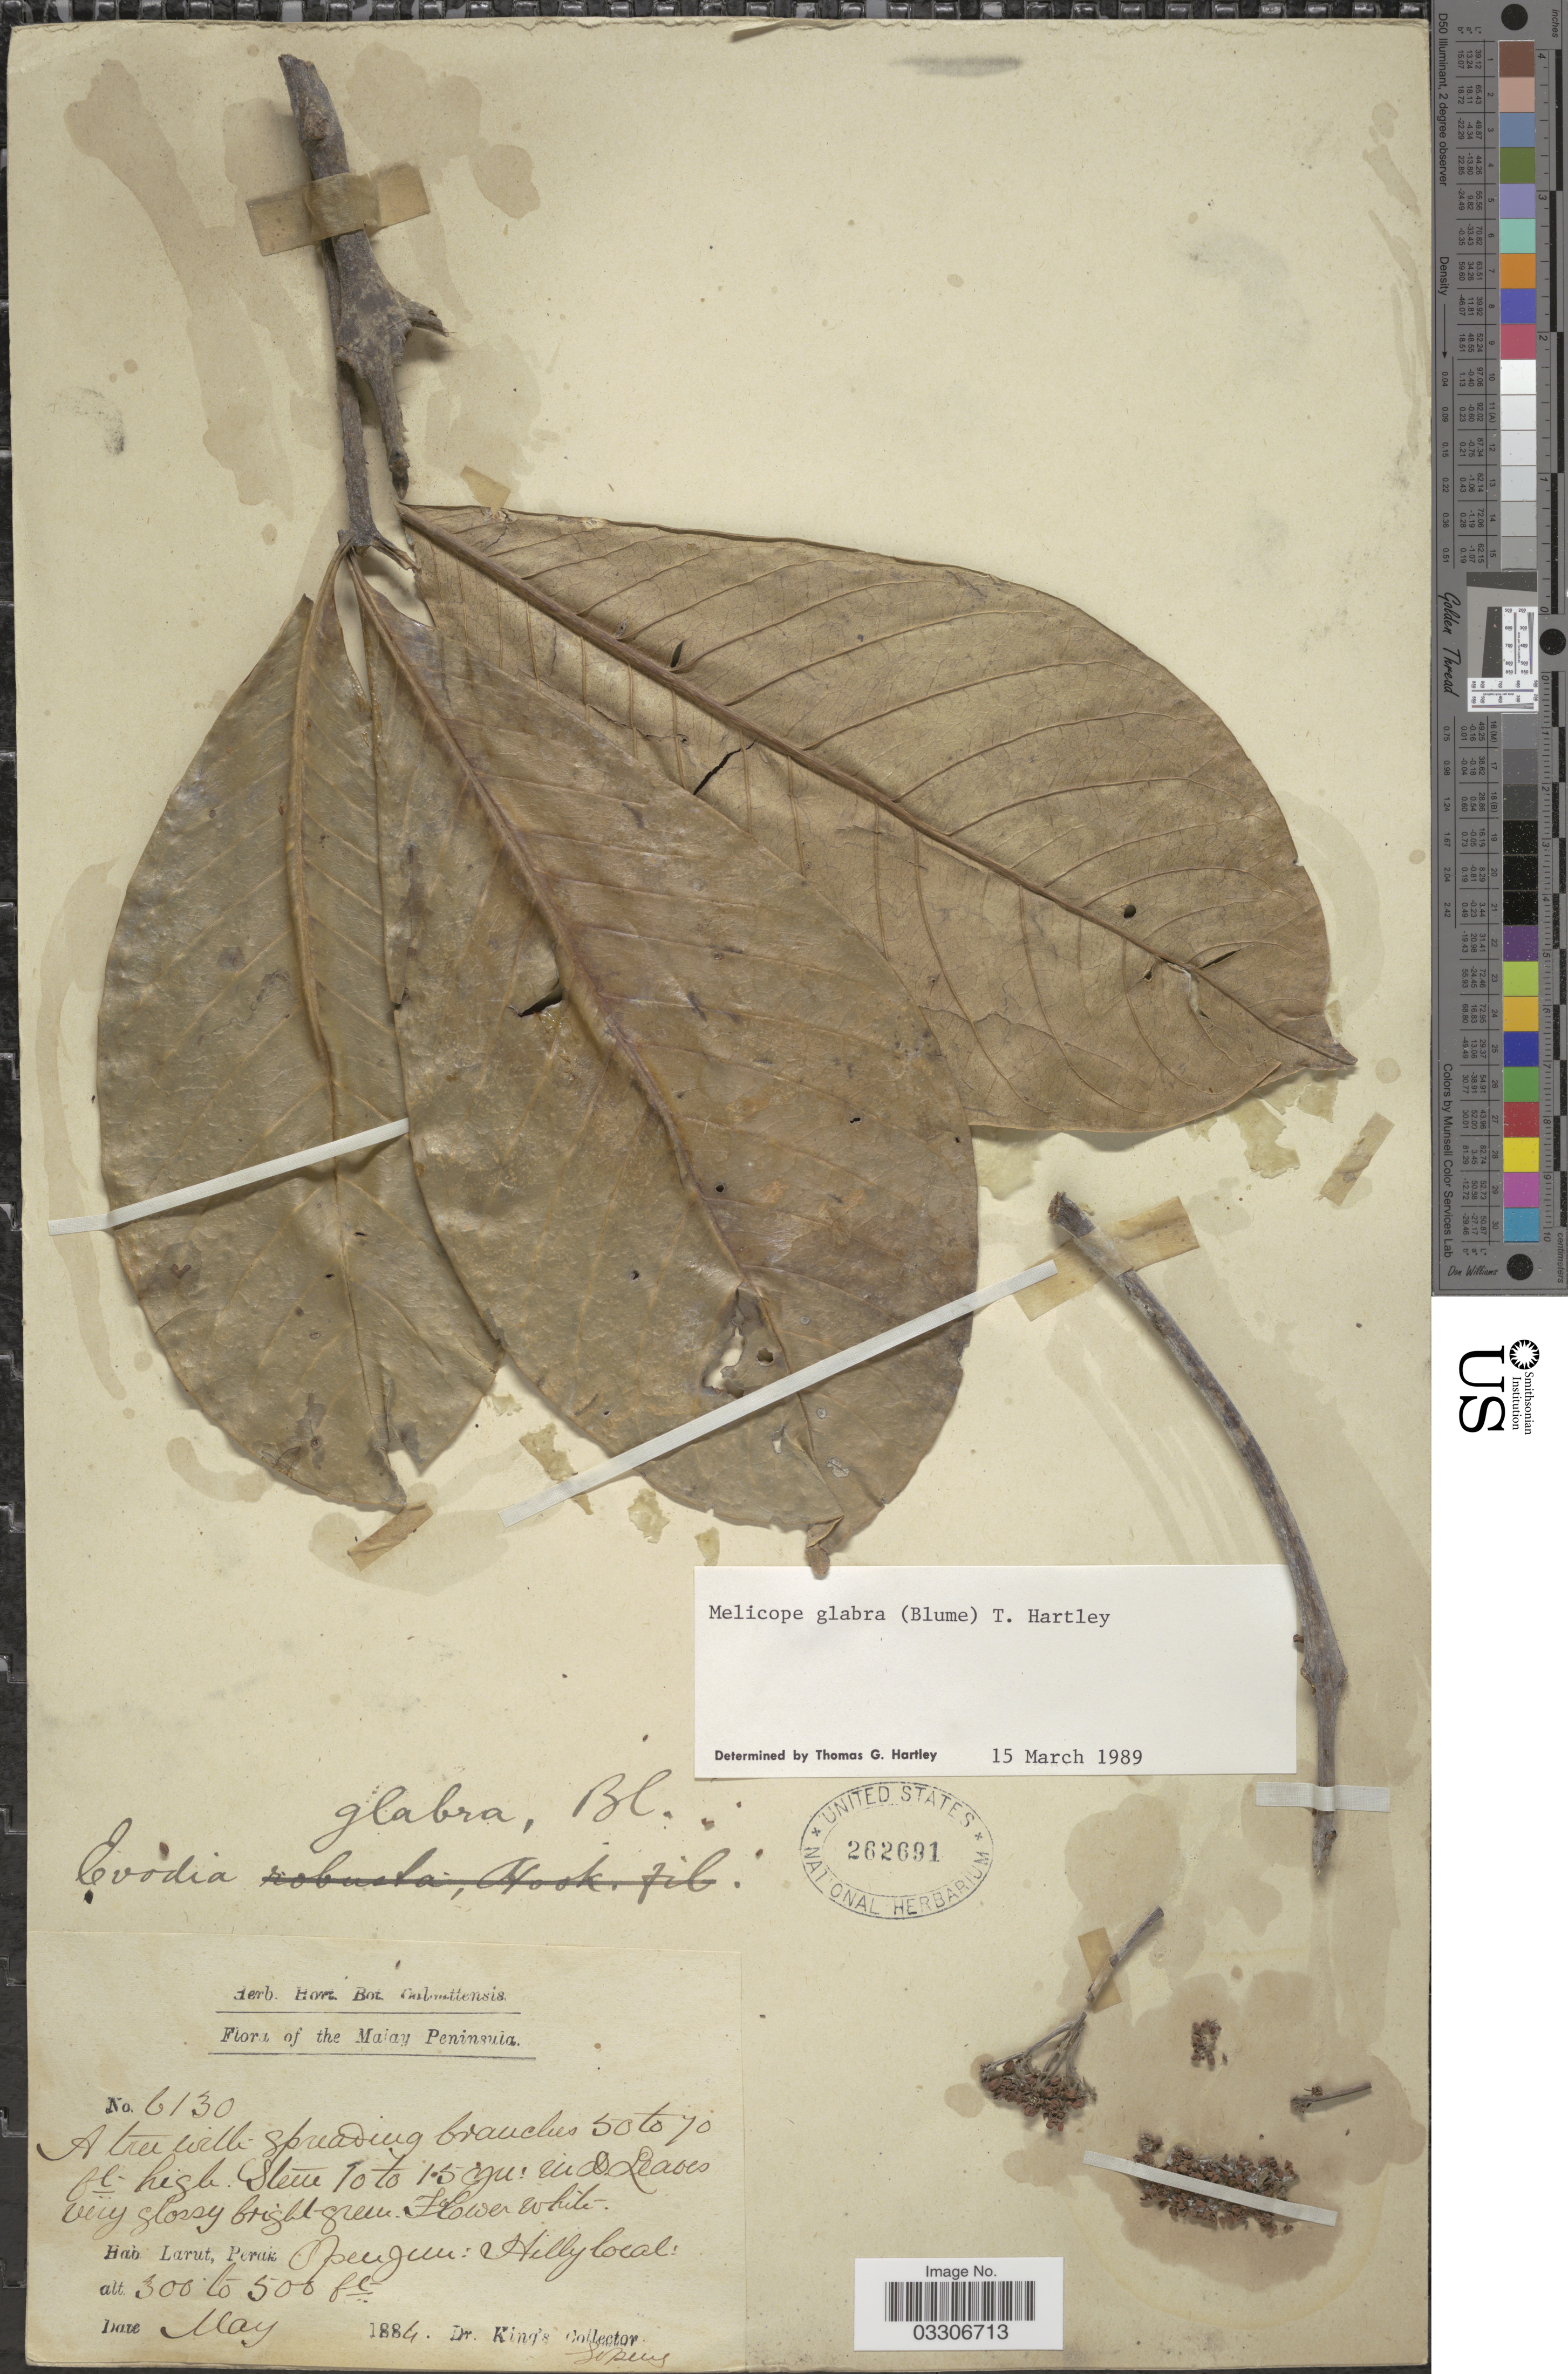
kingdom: Plantae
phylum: Tracheophyta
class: Magnoliopsida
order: Sapindales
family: Rutaceae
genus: Melicope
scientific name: Melicope glabra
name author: (Blume) T.G. Hartley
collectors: Dr. King's collector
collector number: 6130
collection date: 1884-05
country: Malaysia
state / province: Perak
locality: Malay Peninsula. Larut.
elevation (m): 91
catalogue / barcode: US 262691